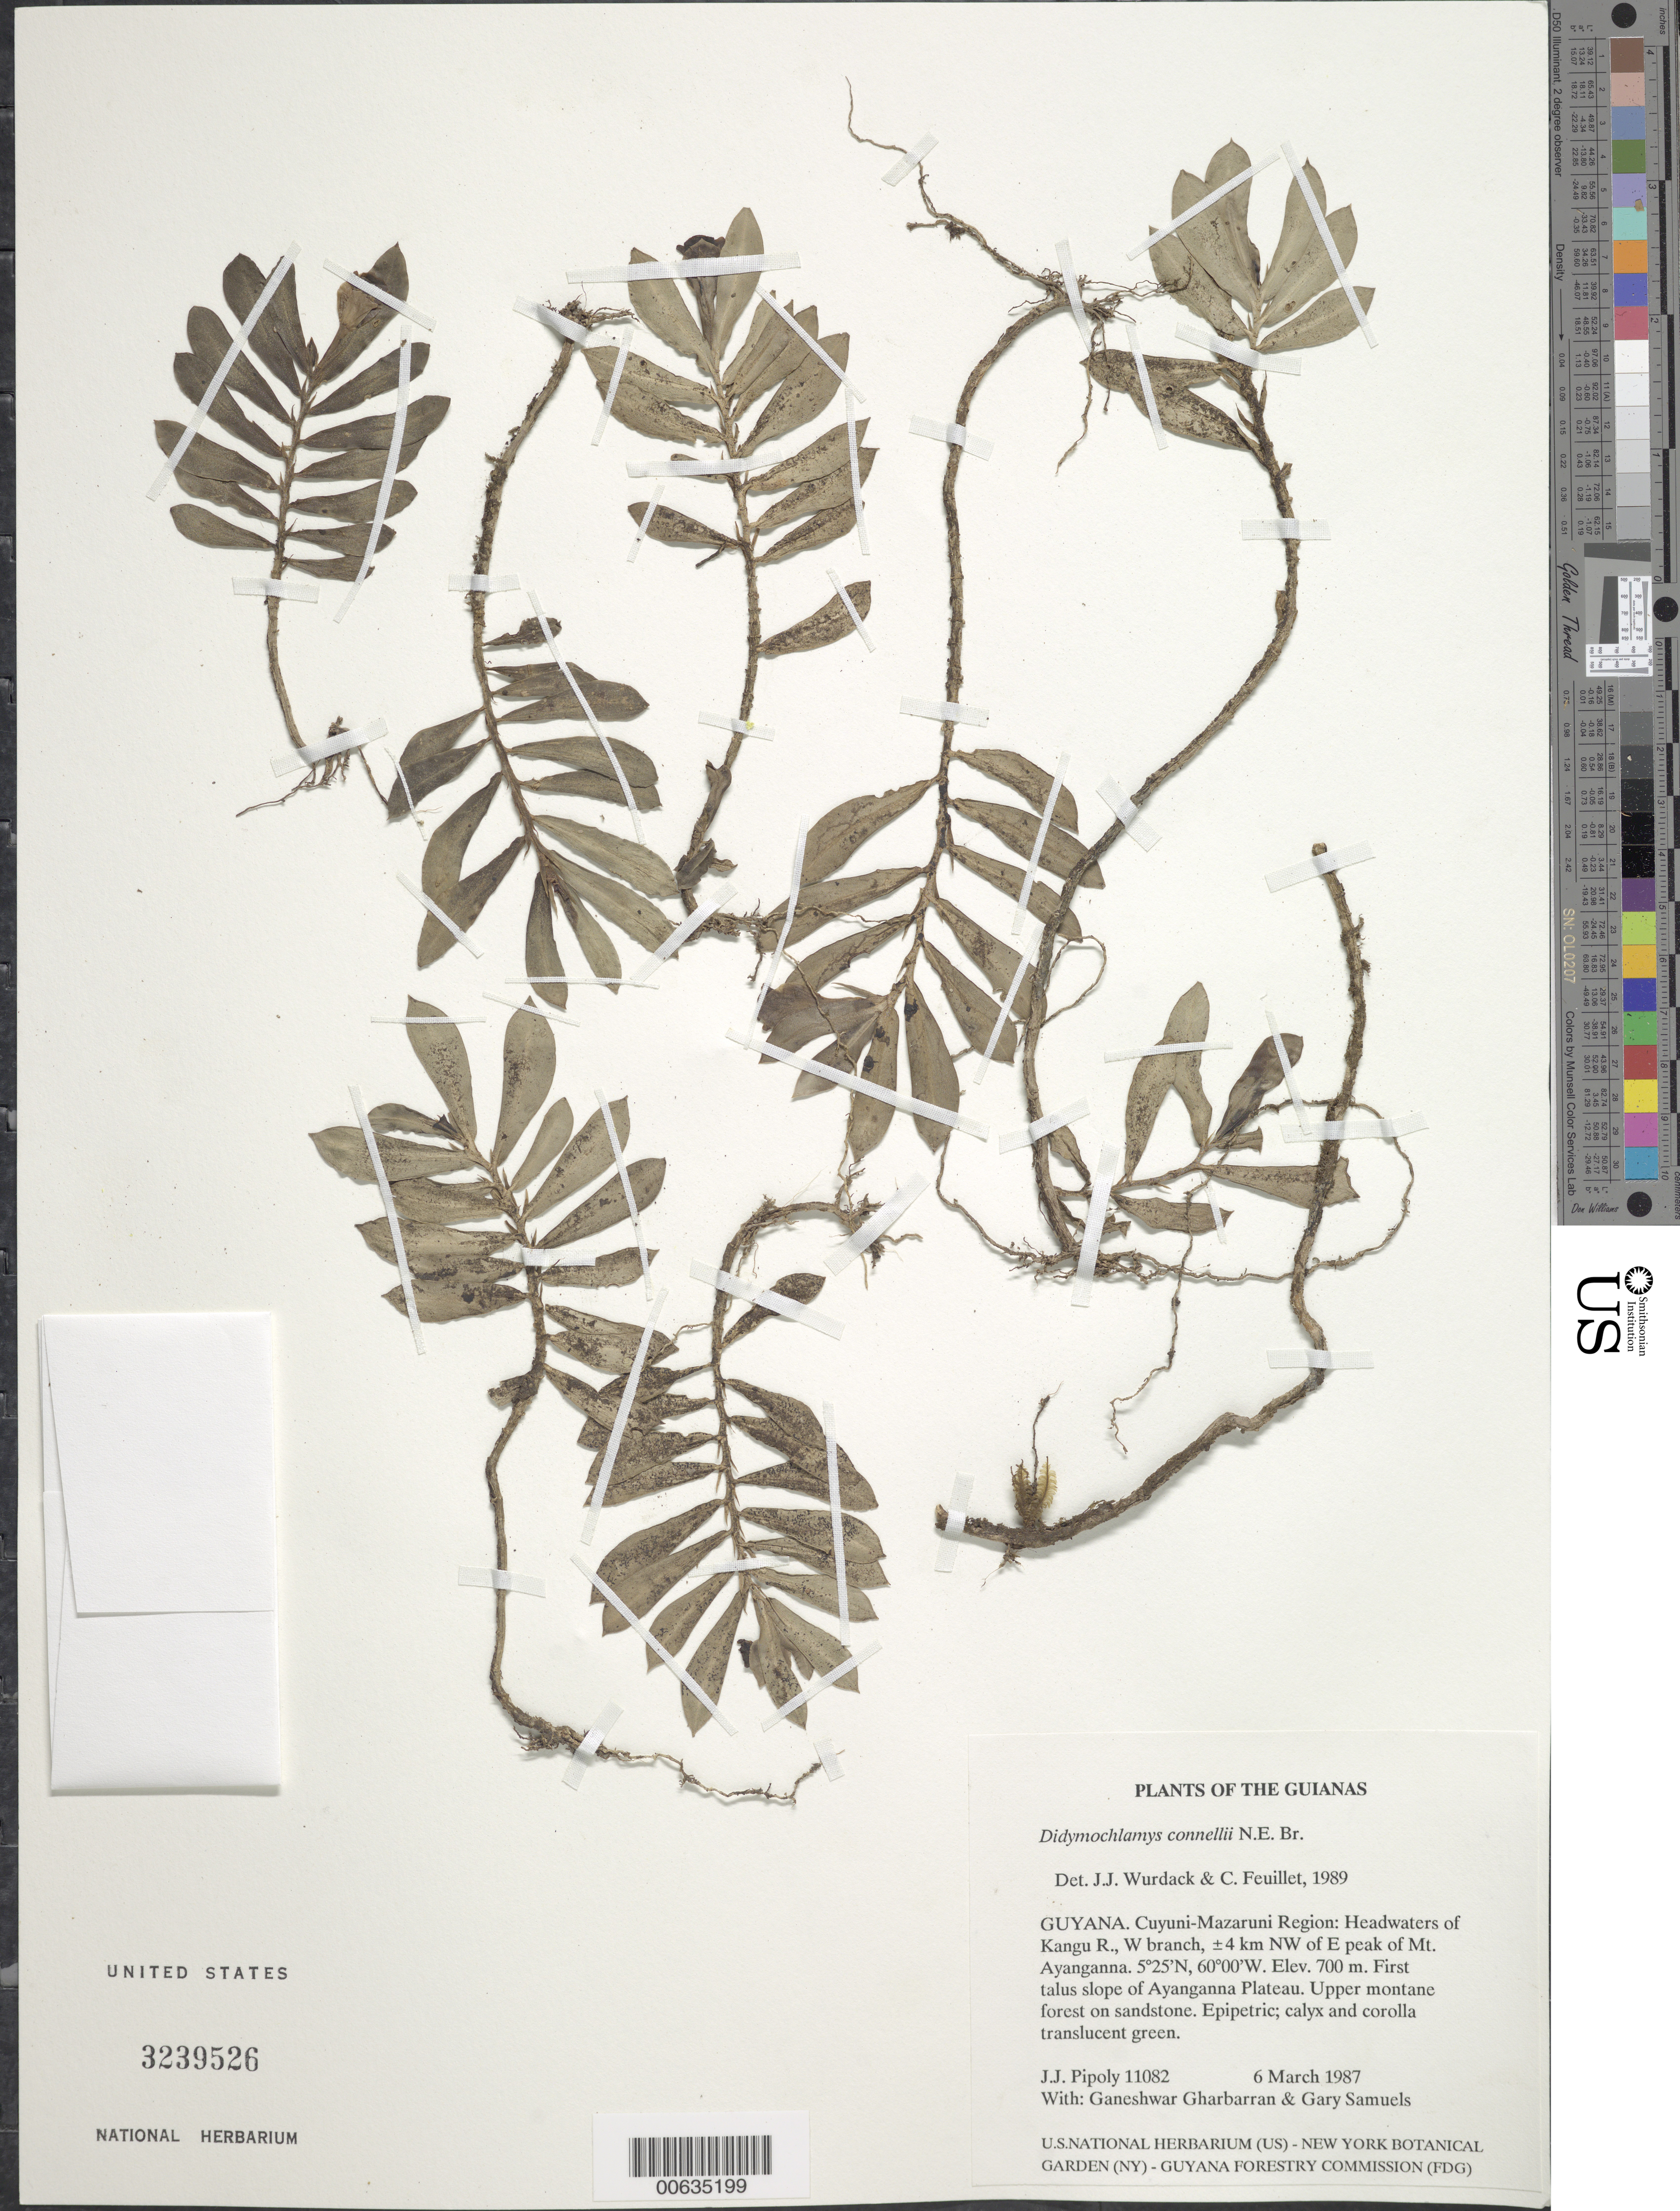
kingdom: Plantae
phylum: Tracheophyta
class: Magnoliopsida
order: Gentianales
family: Rubiaceae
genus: Didymochlamys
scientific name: Didymochlamys connellii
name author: N.E. Br.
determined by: Kelloff, Carol L., (US), Smithsonian Institution - National Museum of Natural History (UNITED STATES)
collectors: J. J. Pipoly, G. Gharbarran & G. Samuels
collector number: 11082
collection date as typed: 6 March 1987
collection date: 1987-03-06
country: Guyana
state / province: Cuyuni-Mazaruni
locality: Headwaters of Kangu R., W branch; ±4 km NW of E peak of Mt. Ayanganna. First talus slope of plateau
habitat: Upper montane forest on sandstone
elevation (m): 700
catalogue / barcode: US 3239526